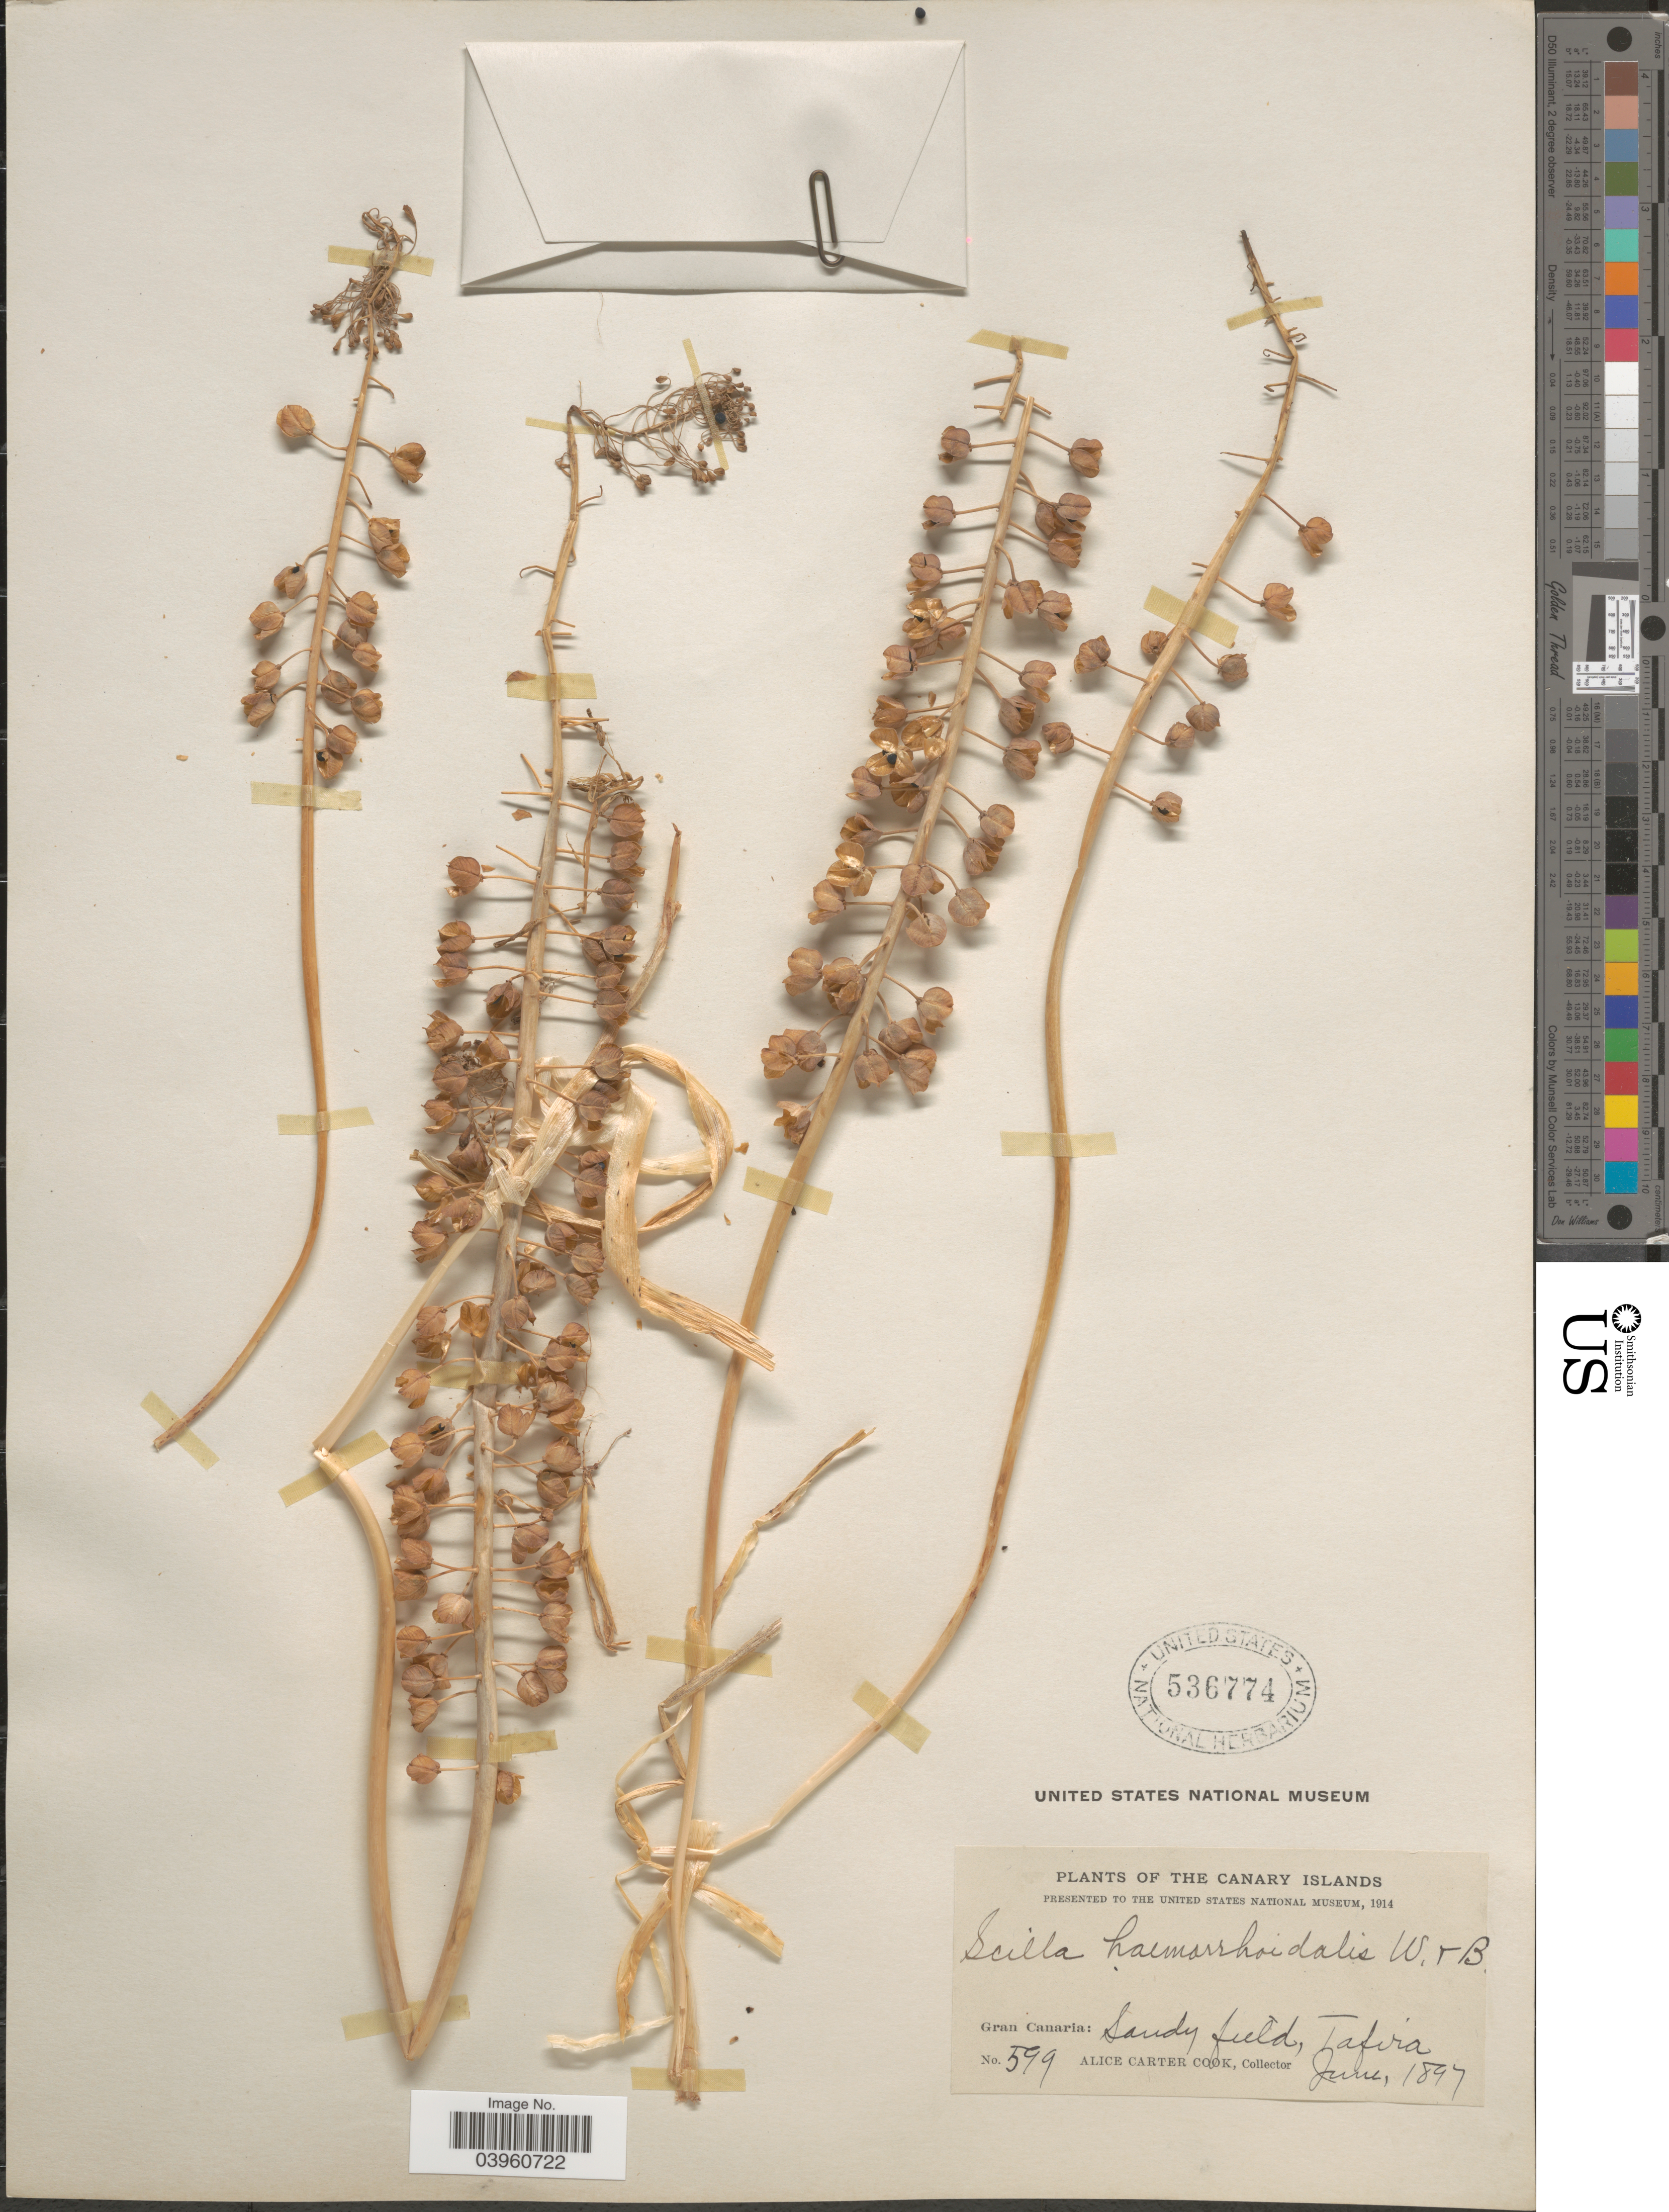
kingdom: Plantae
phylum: Tracheophyta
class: Liliopsida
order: Asparagales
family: Asparagaceae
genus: Scilla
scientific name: Scilla haemorrhoidalis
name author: Webb & Berthel.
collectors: Alice C. Cook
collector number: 599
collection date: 1897-06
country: Spain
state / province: Canarias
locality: The Canary Islands. Gran Canaria: Tafira.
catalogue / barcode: US 536774